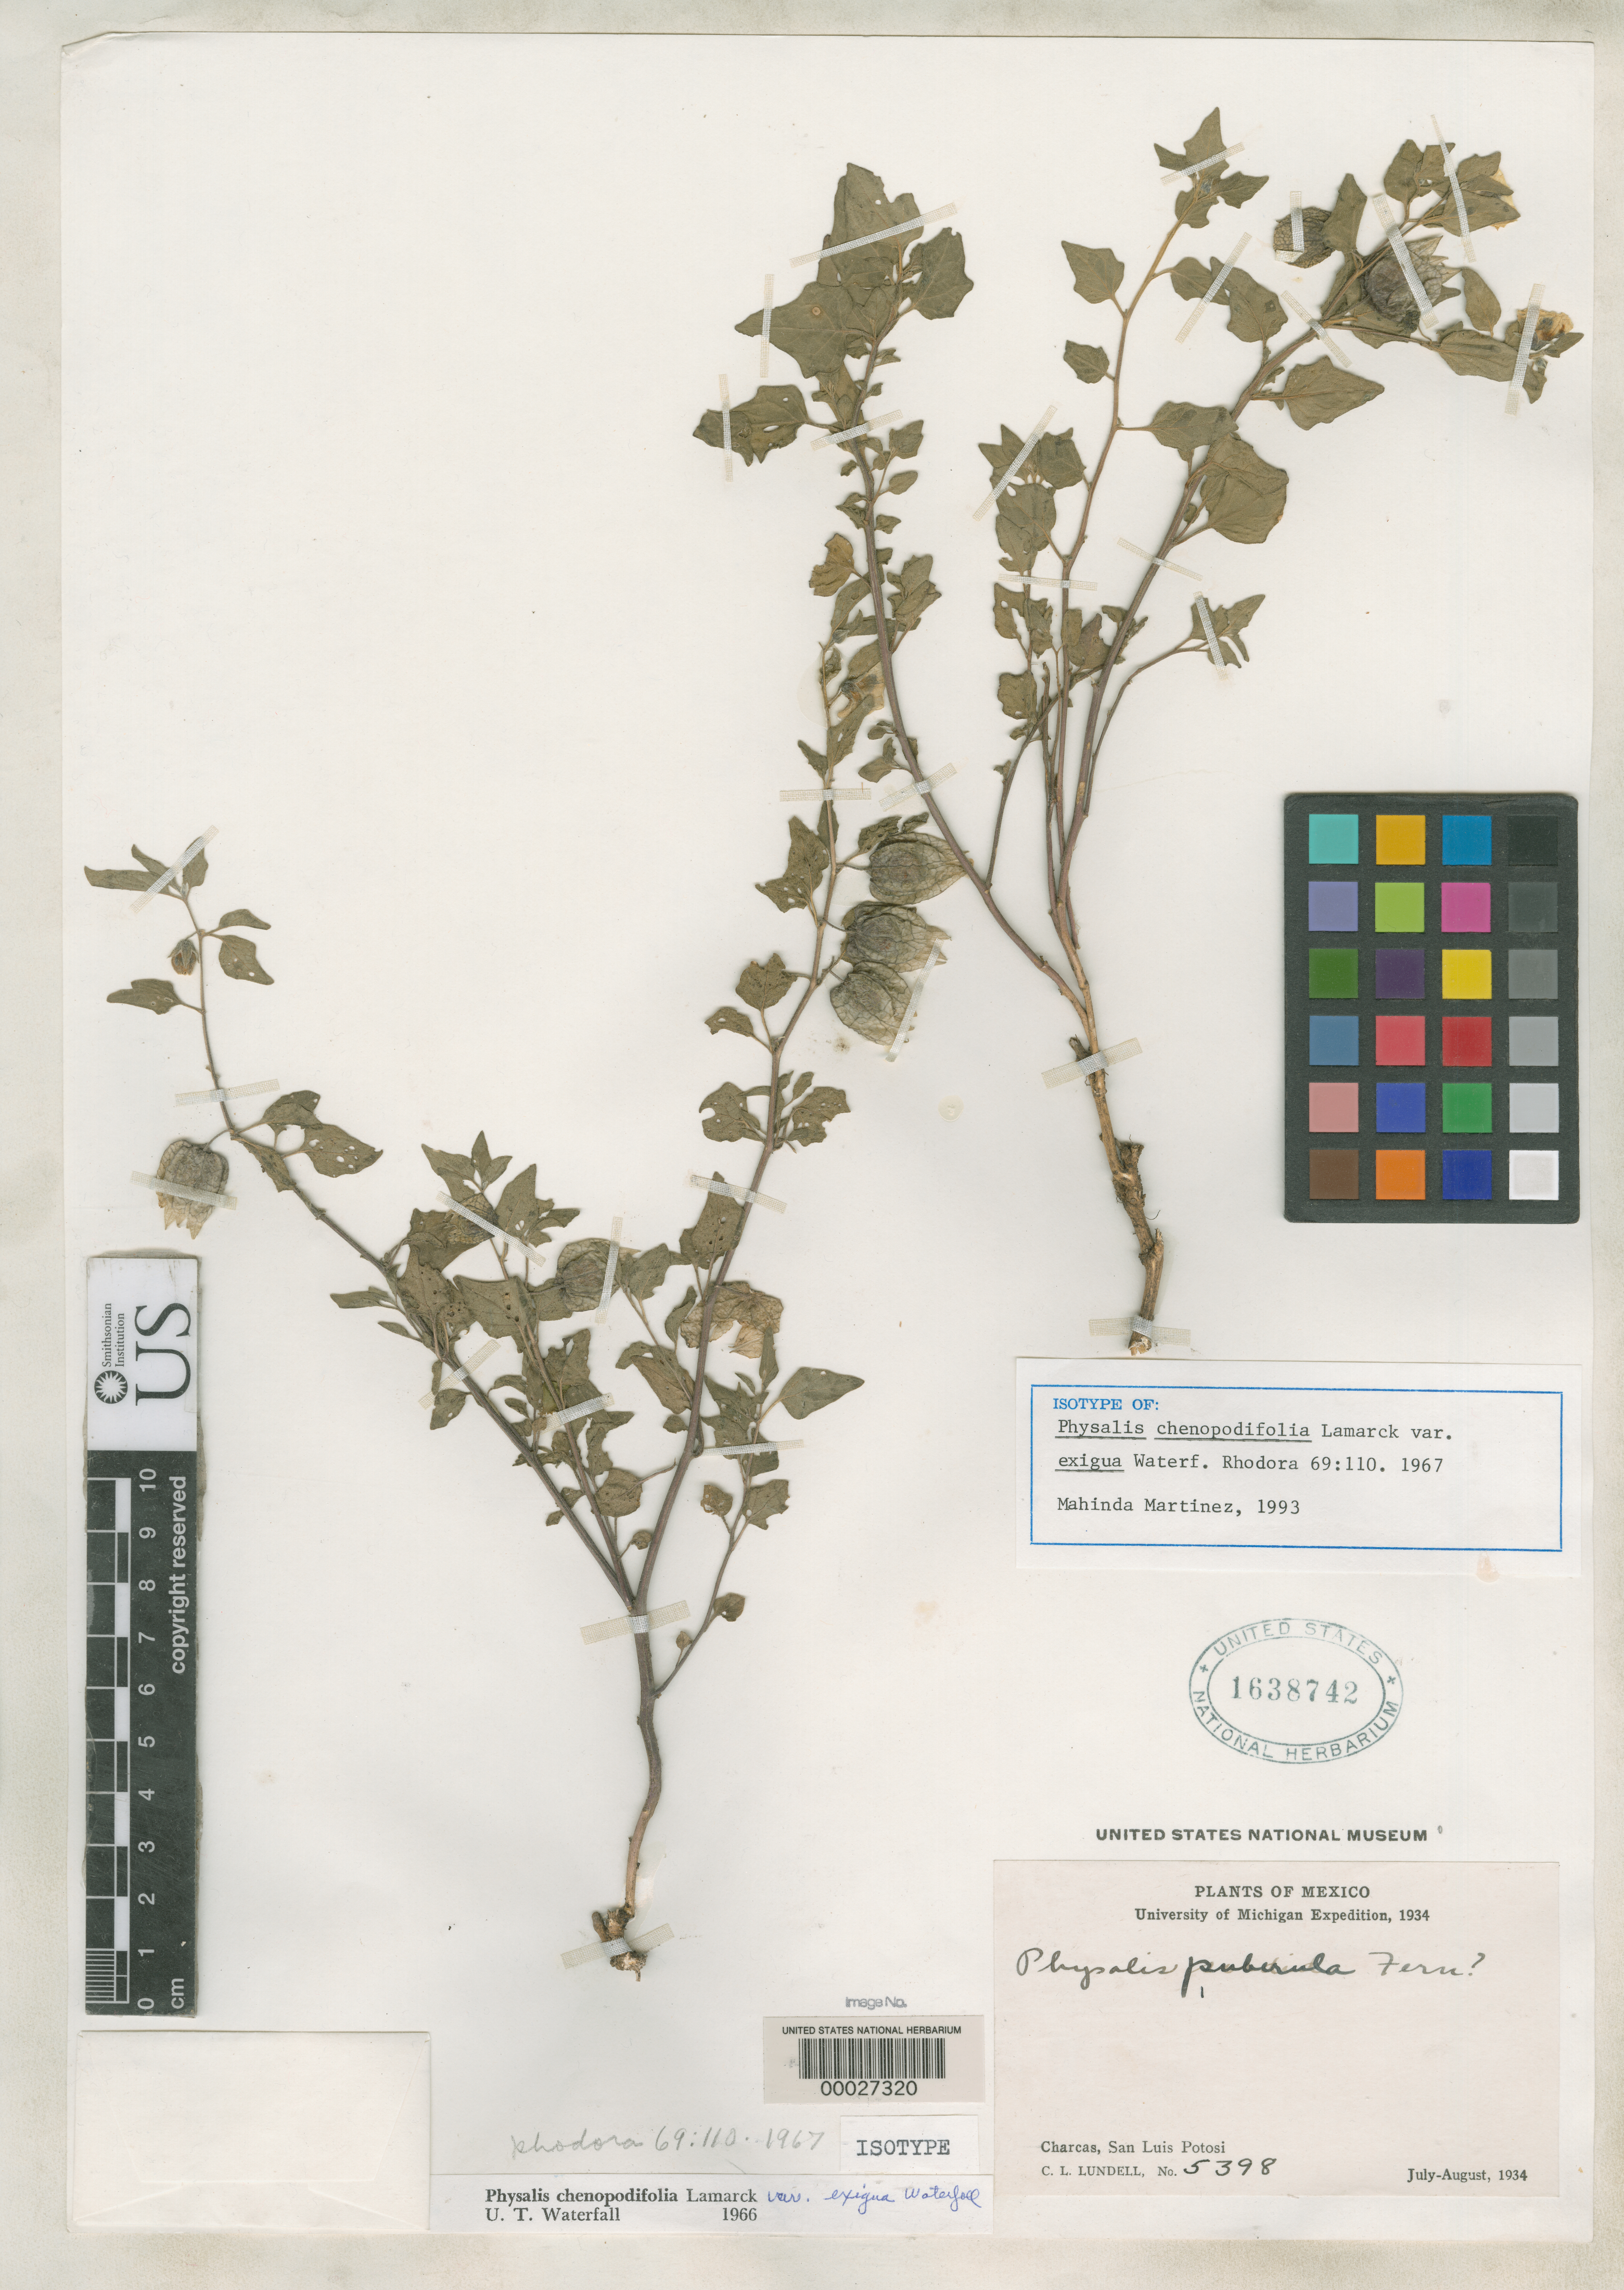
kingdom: Plantae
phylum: Tracheophyta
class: Magnoliopsida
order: Solanales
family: Solanaceae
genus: Physalis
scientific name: Physalis chenopodifolia var. exigua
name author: Waterf.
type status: Isotype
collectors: C. L. Lundell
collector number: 5398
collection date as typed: Jul 1934 to -- Aug 1934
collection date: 1934-07/1934-08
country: Mexico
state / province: San Luis Potosi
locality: Charcas.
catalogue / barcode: US 1638742